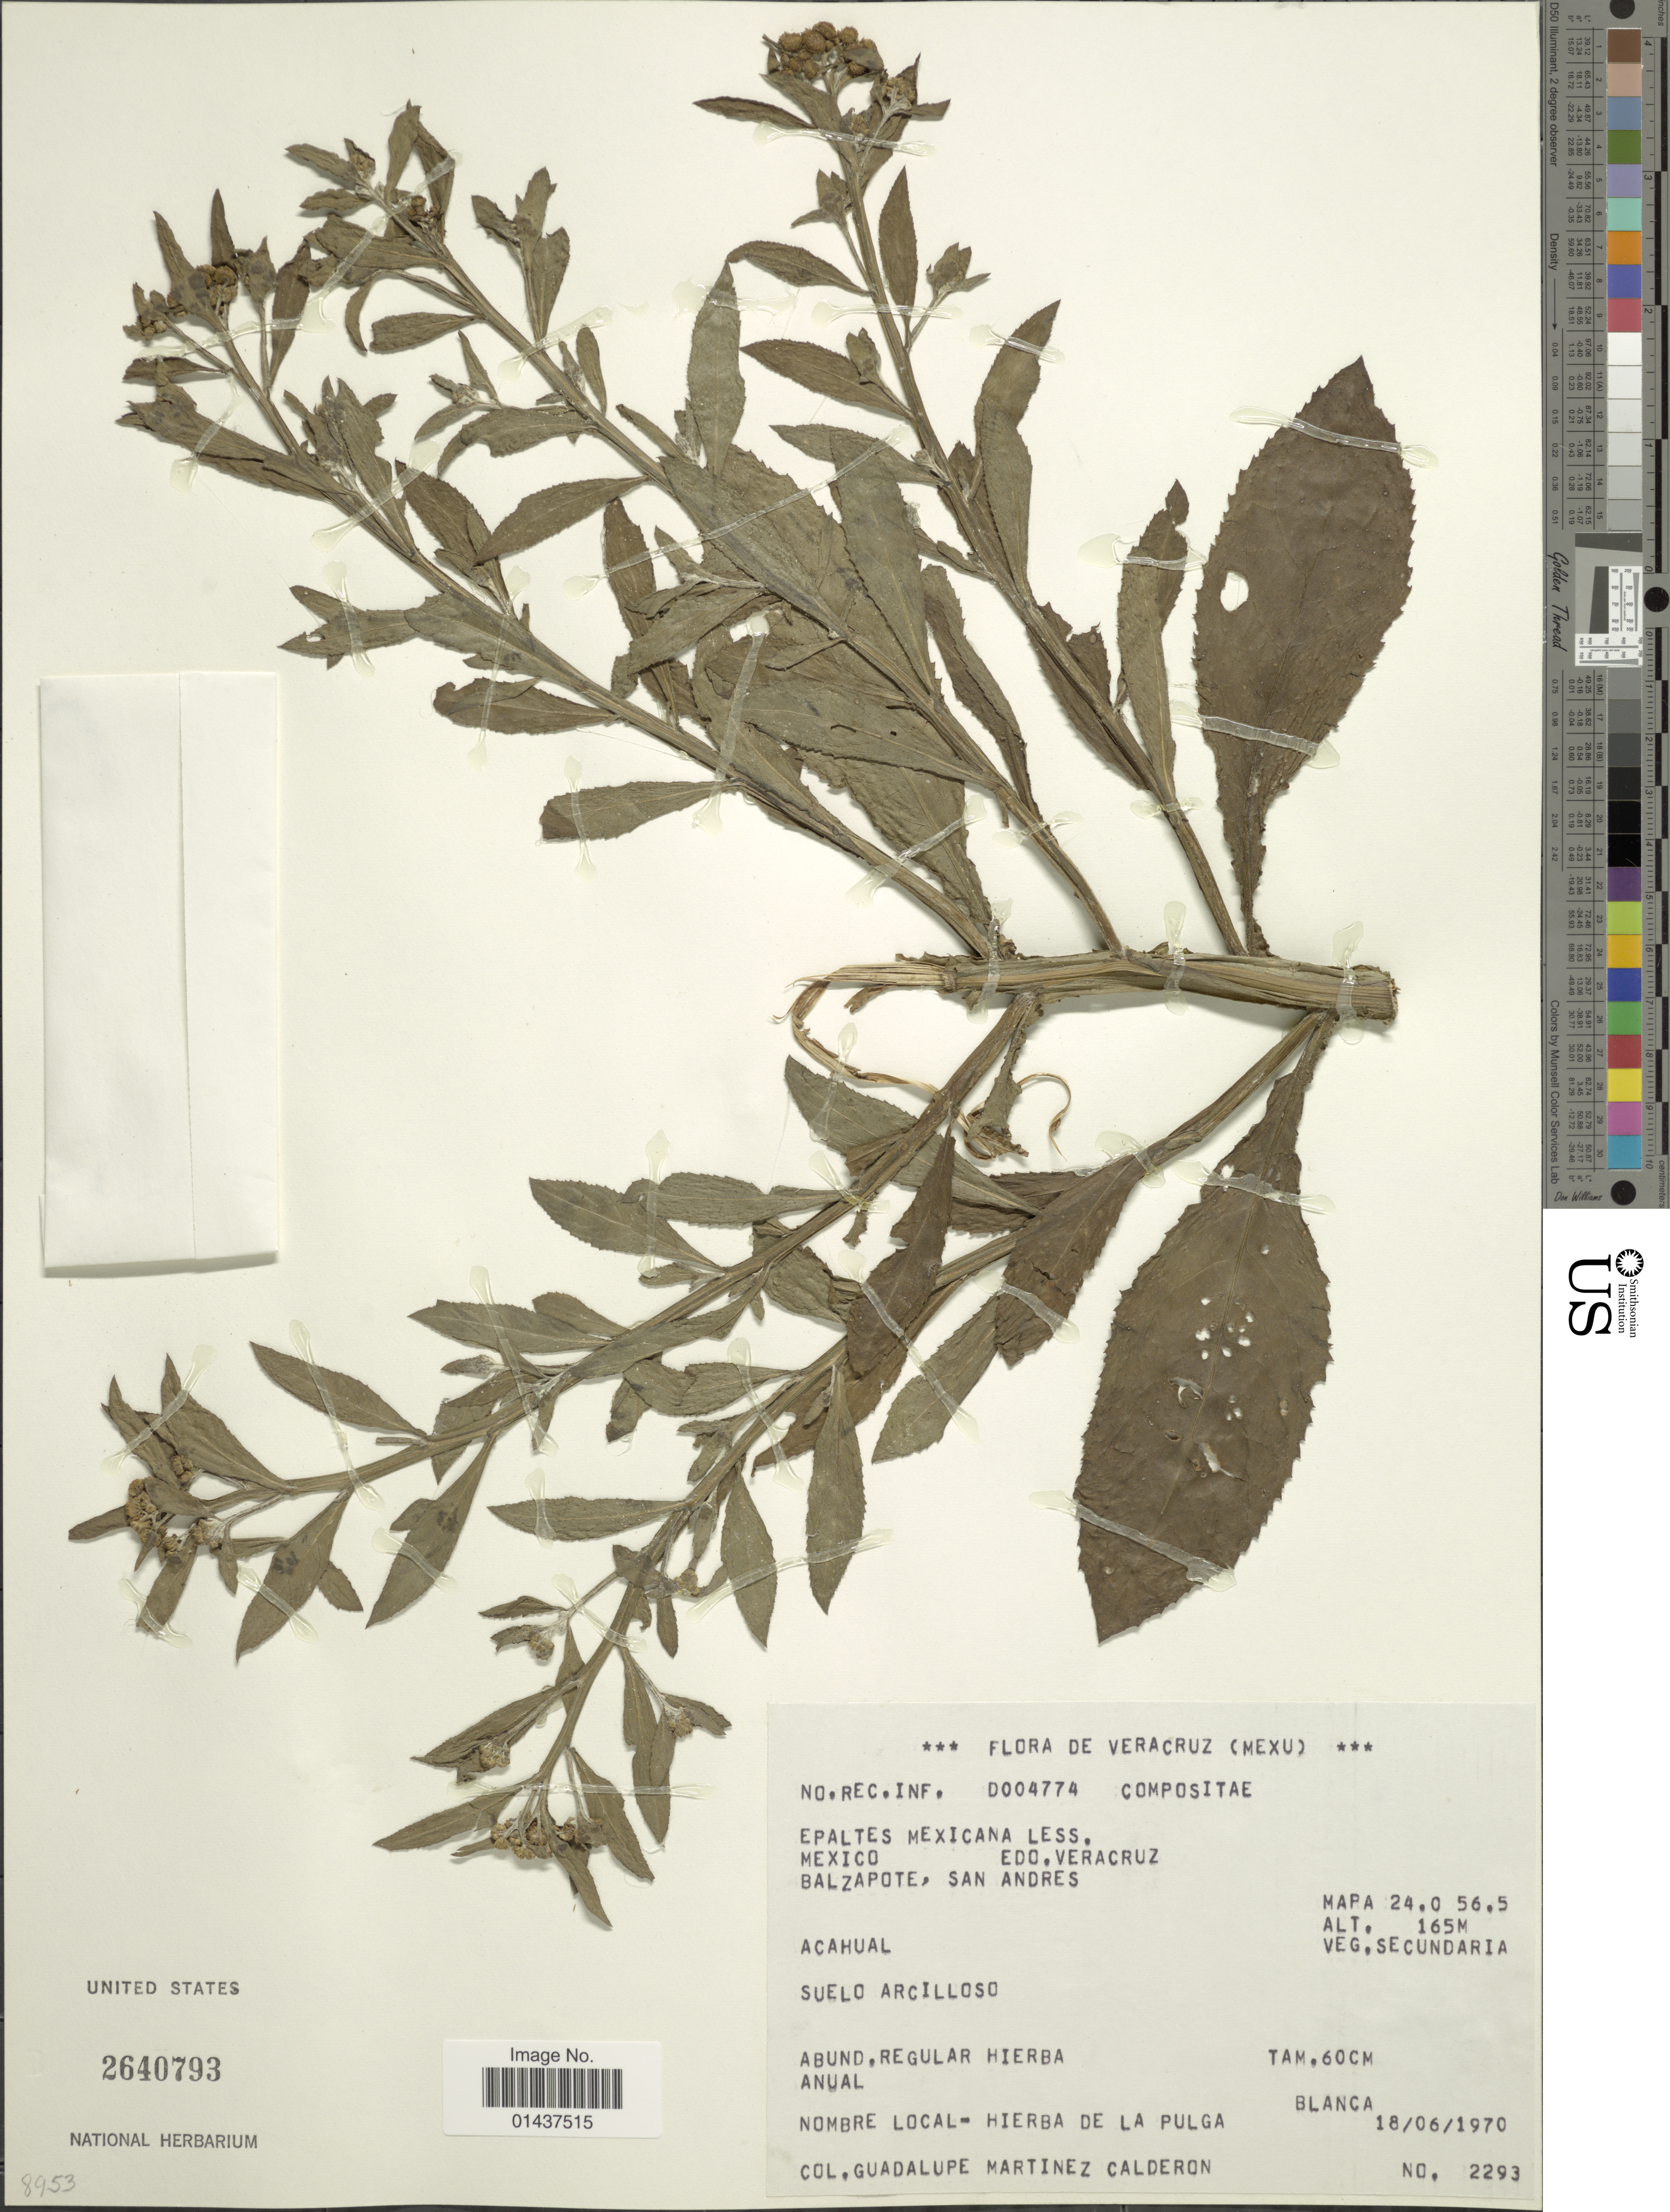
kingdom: Plantae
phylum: Tracheophyta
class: Magnoliopsida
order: Asterales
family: Asteraceae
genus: Epaltes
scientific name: Epaltes mexicana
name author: Less.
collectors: G. Martinez-C.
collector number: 2293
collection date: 1970-06-18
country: Mexico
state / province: Veracruz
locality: Veracruz, Balzapote, San Andres, Acahual, Suelo Arcilloso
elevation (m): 165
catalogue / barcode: US 2640793